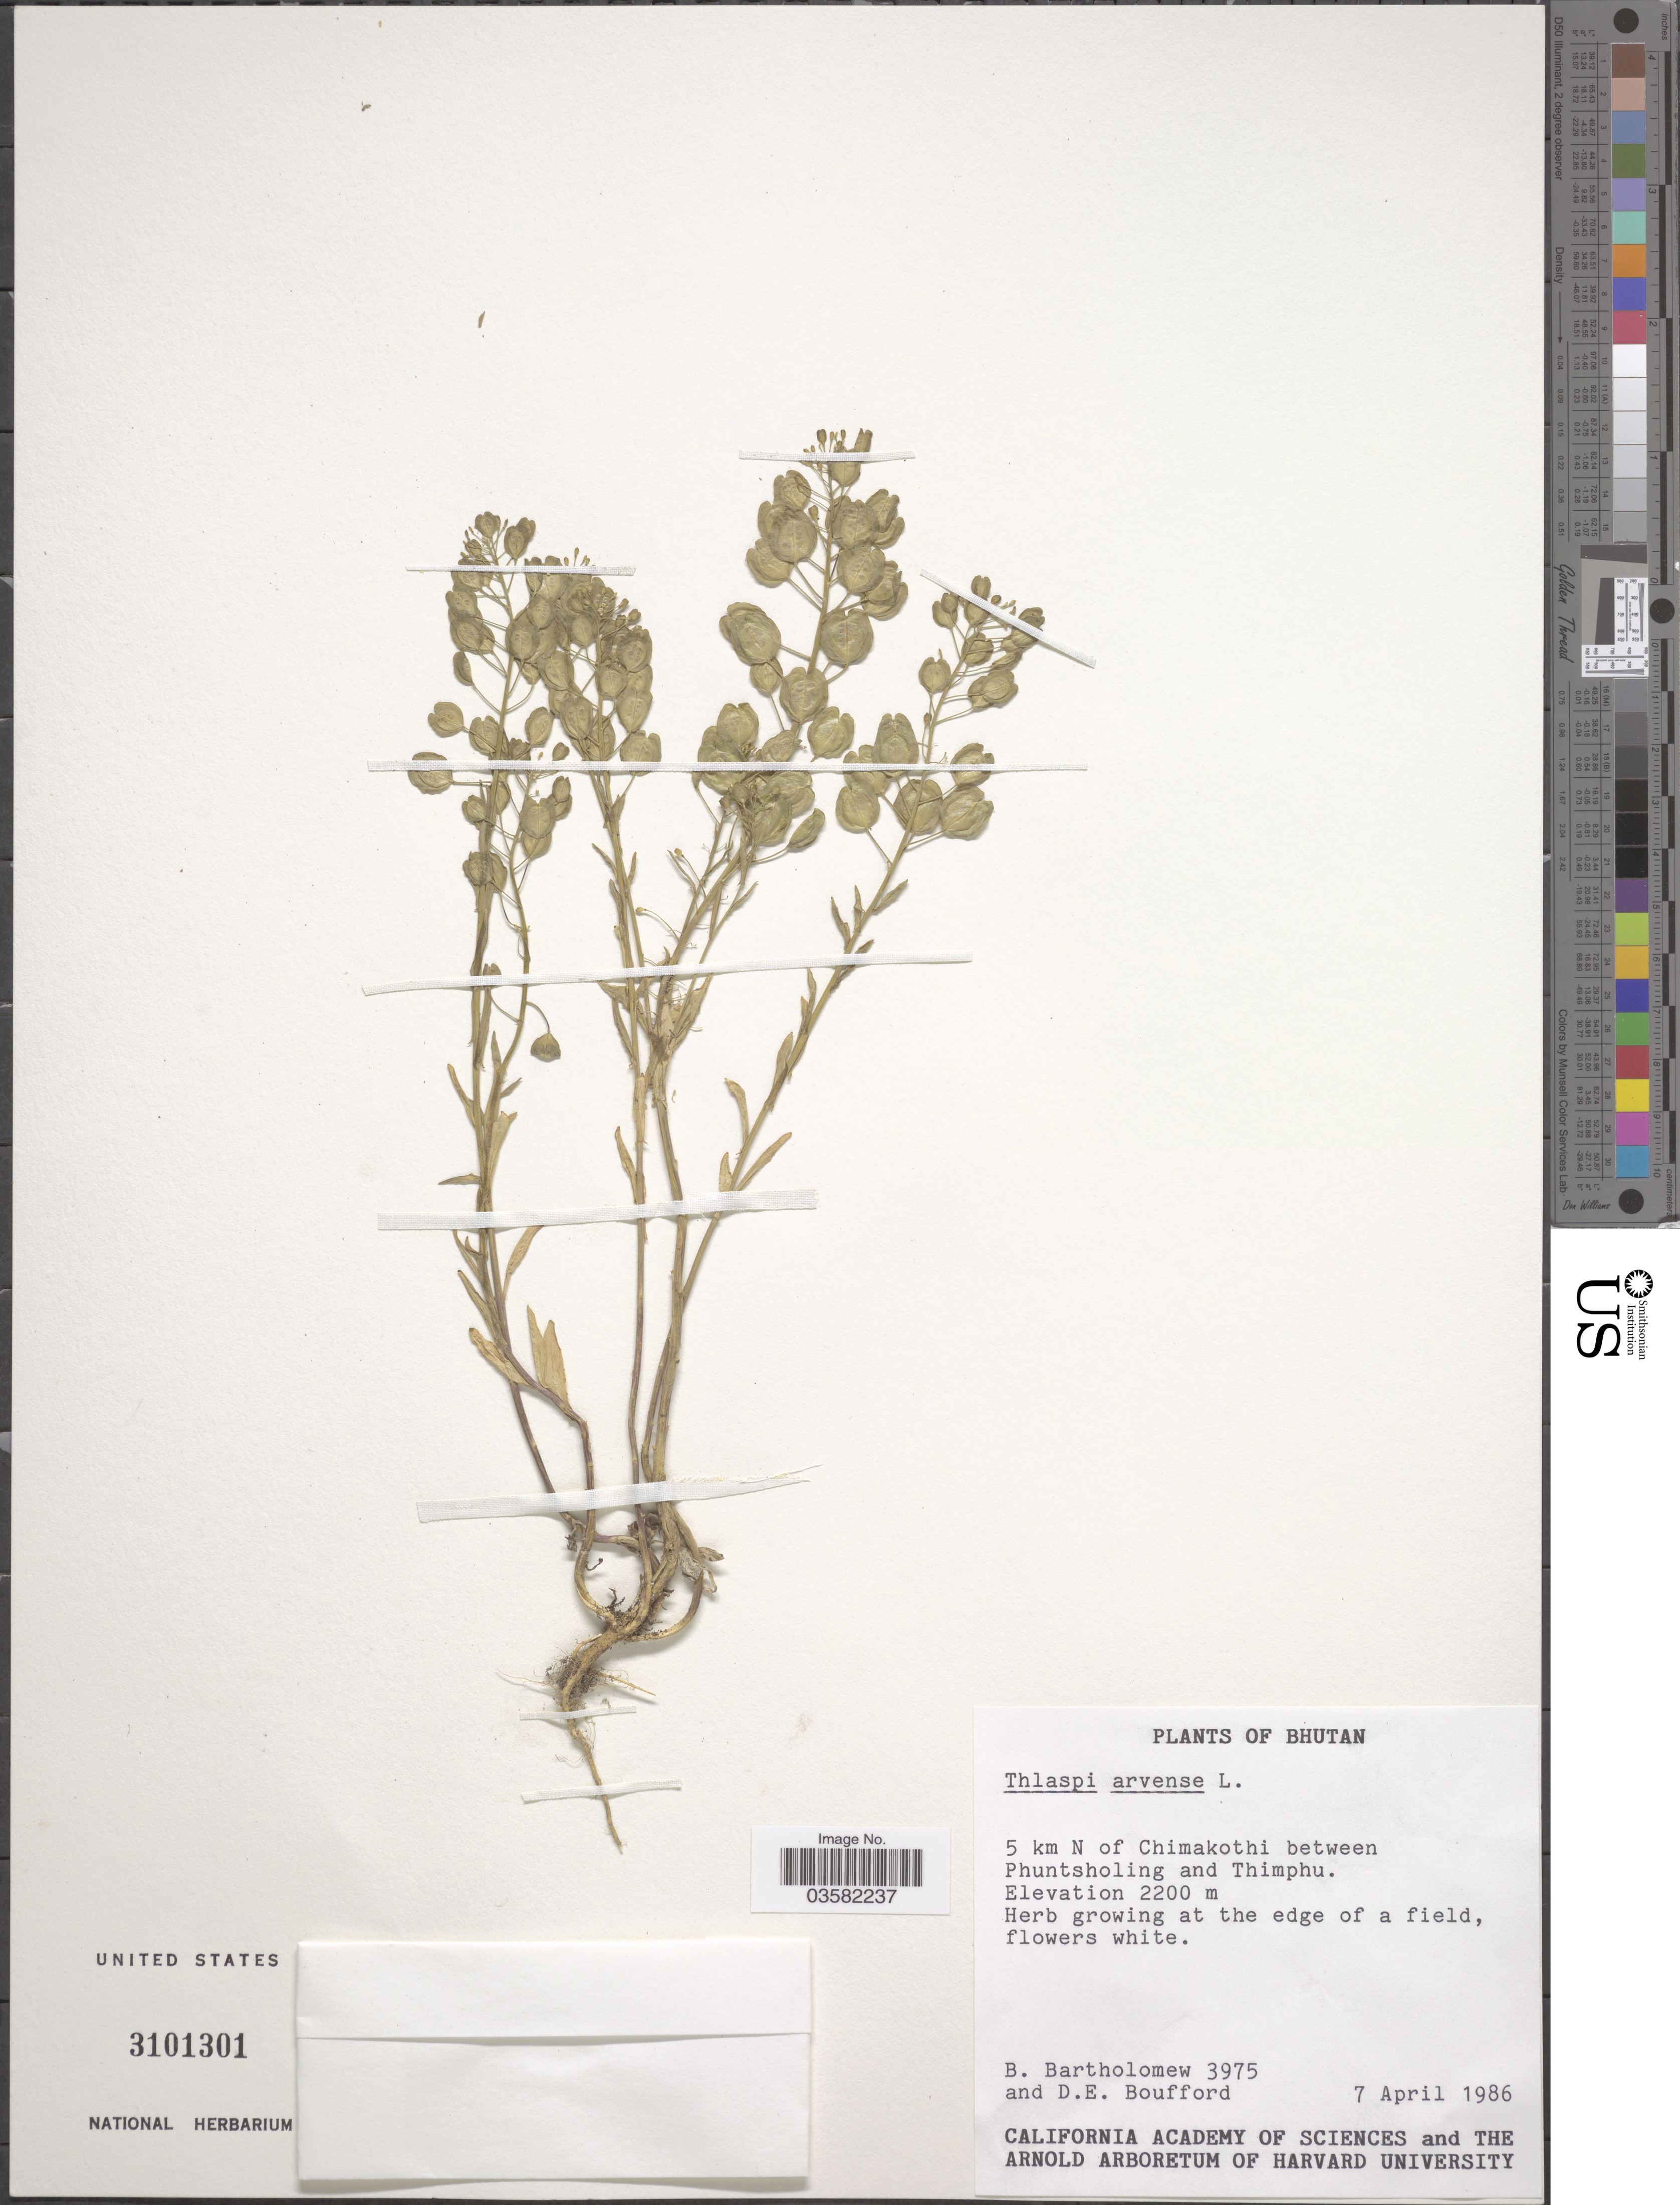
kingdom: Plantae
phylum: Tracheophyta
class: Magnoliopsida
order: Brassicales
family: Brassicaceae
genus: Thlaspi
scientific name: Thlaspi arvense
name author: L.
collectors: B. Bartholomew & D. E. Boufford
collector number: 3975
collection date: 1986-04-07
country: Bhutan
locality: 5 km N of Chimakothi between Phuntsholing and Thimphu.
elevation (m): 2200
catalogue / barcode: US 3101301